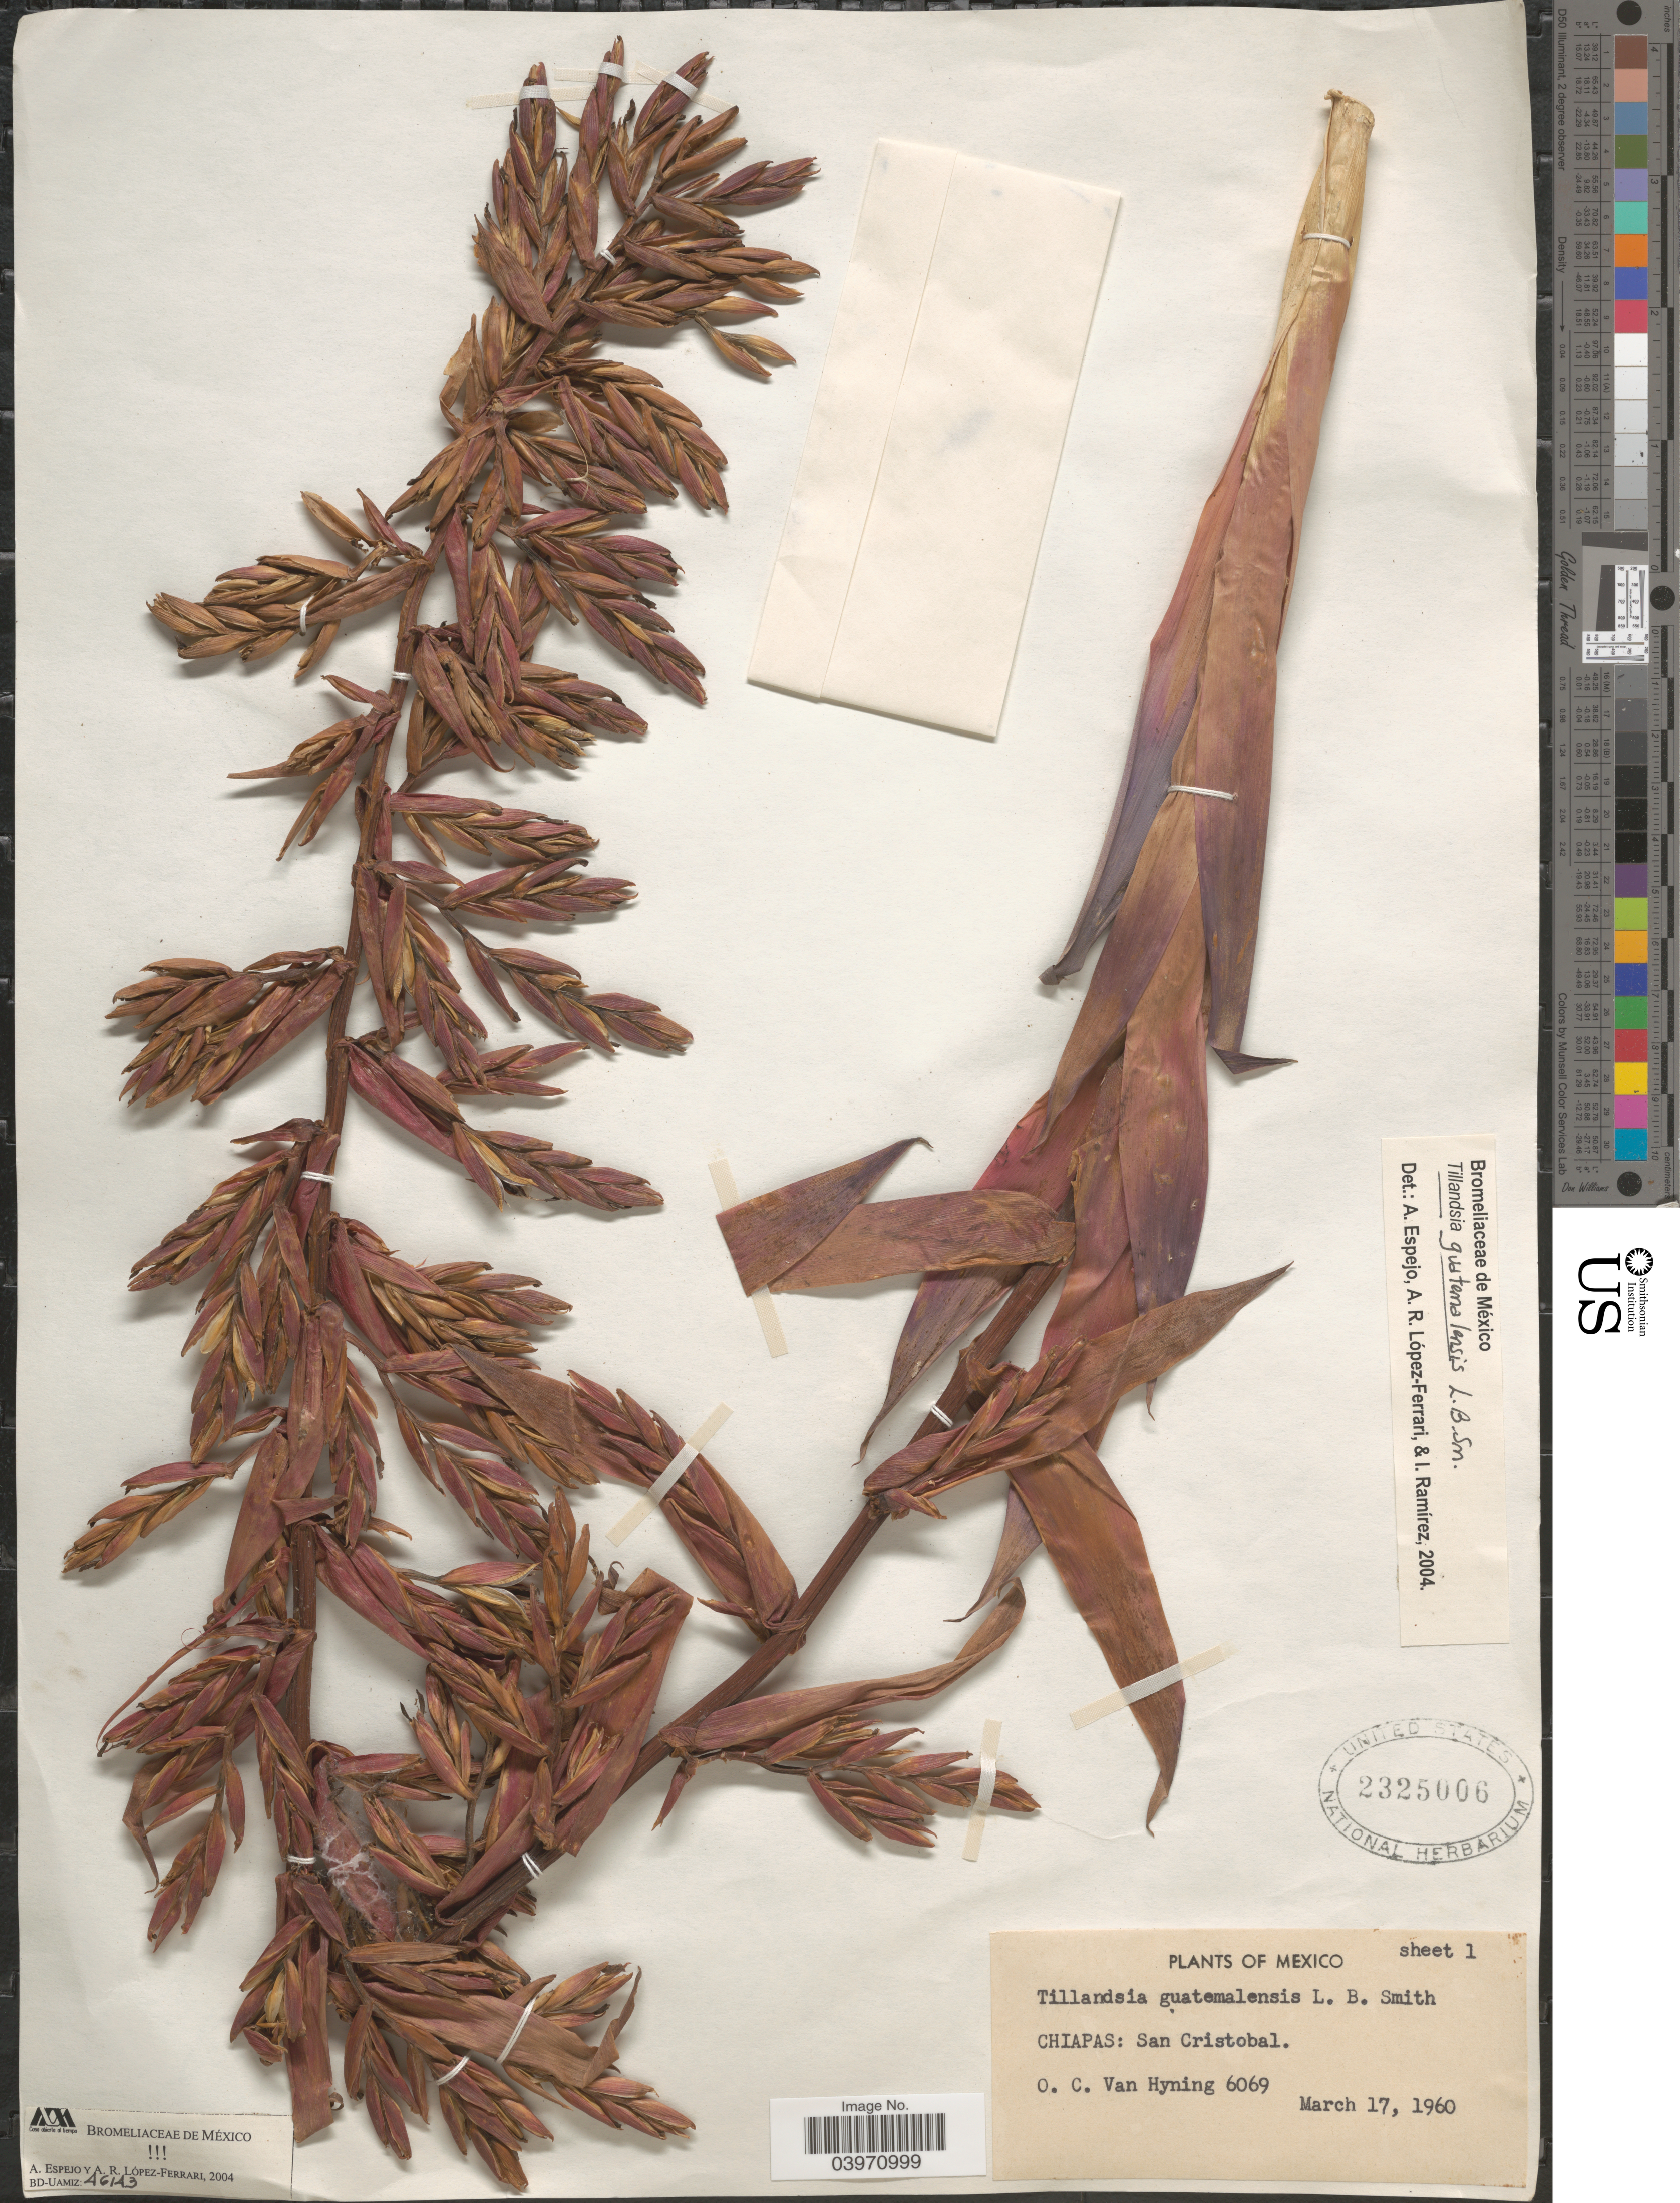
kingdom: Plantae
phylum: Tracheophyta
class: Liliopsida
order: Poales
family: Bromeliaceae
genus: Tillandsia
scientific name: Tillandsia guatemalensis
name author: L.B. Sm.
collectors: O. Van Hyning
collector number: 6069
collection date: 1960-03-17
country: Mexico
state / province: Chiapas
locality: San Cristobal.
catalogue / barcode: US 2325006